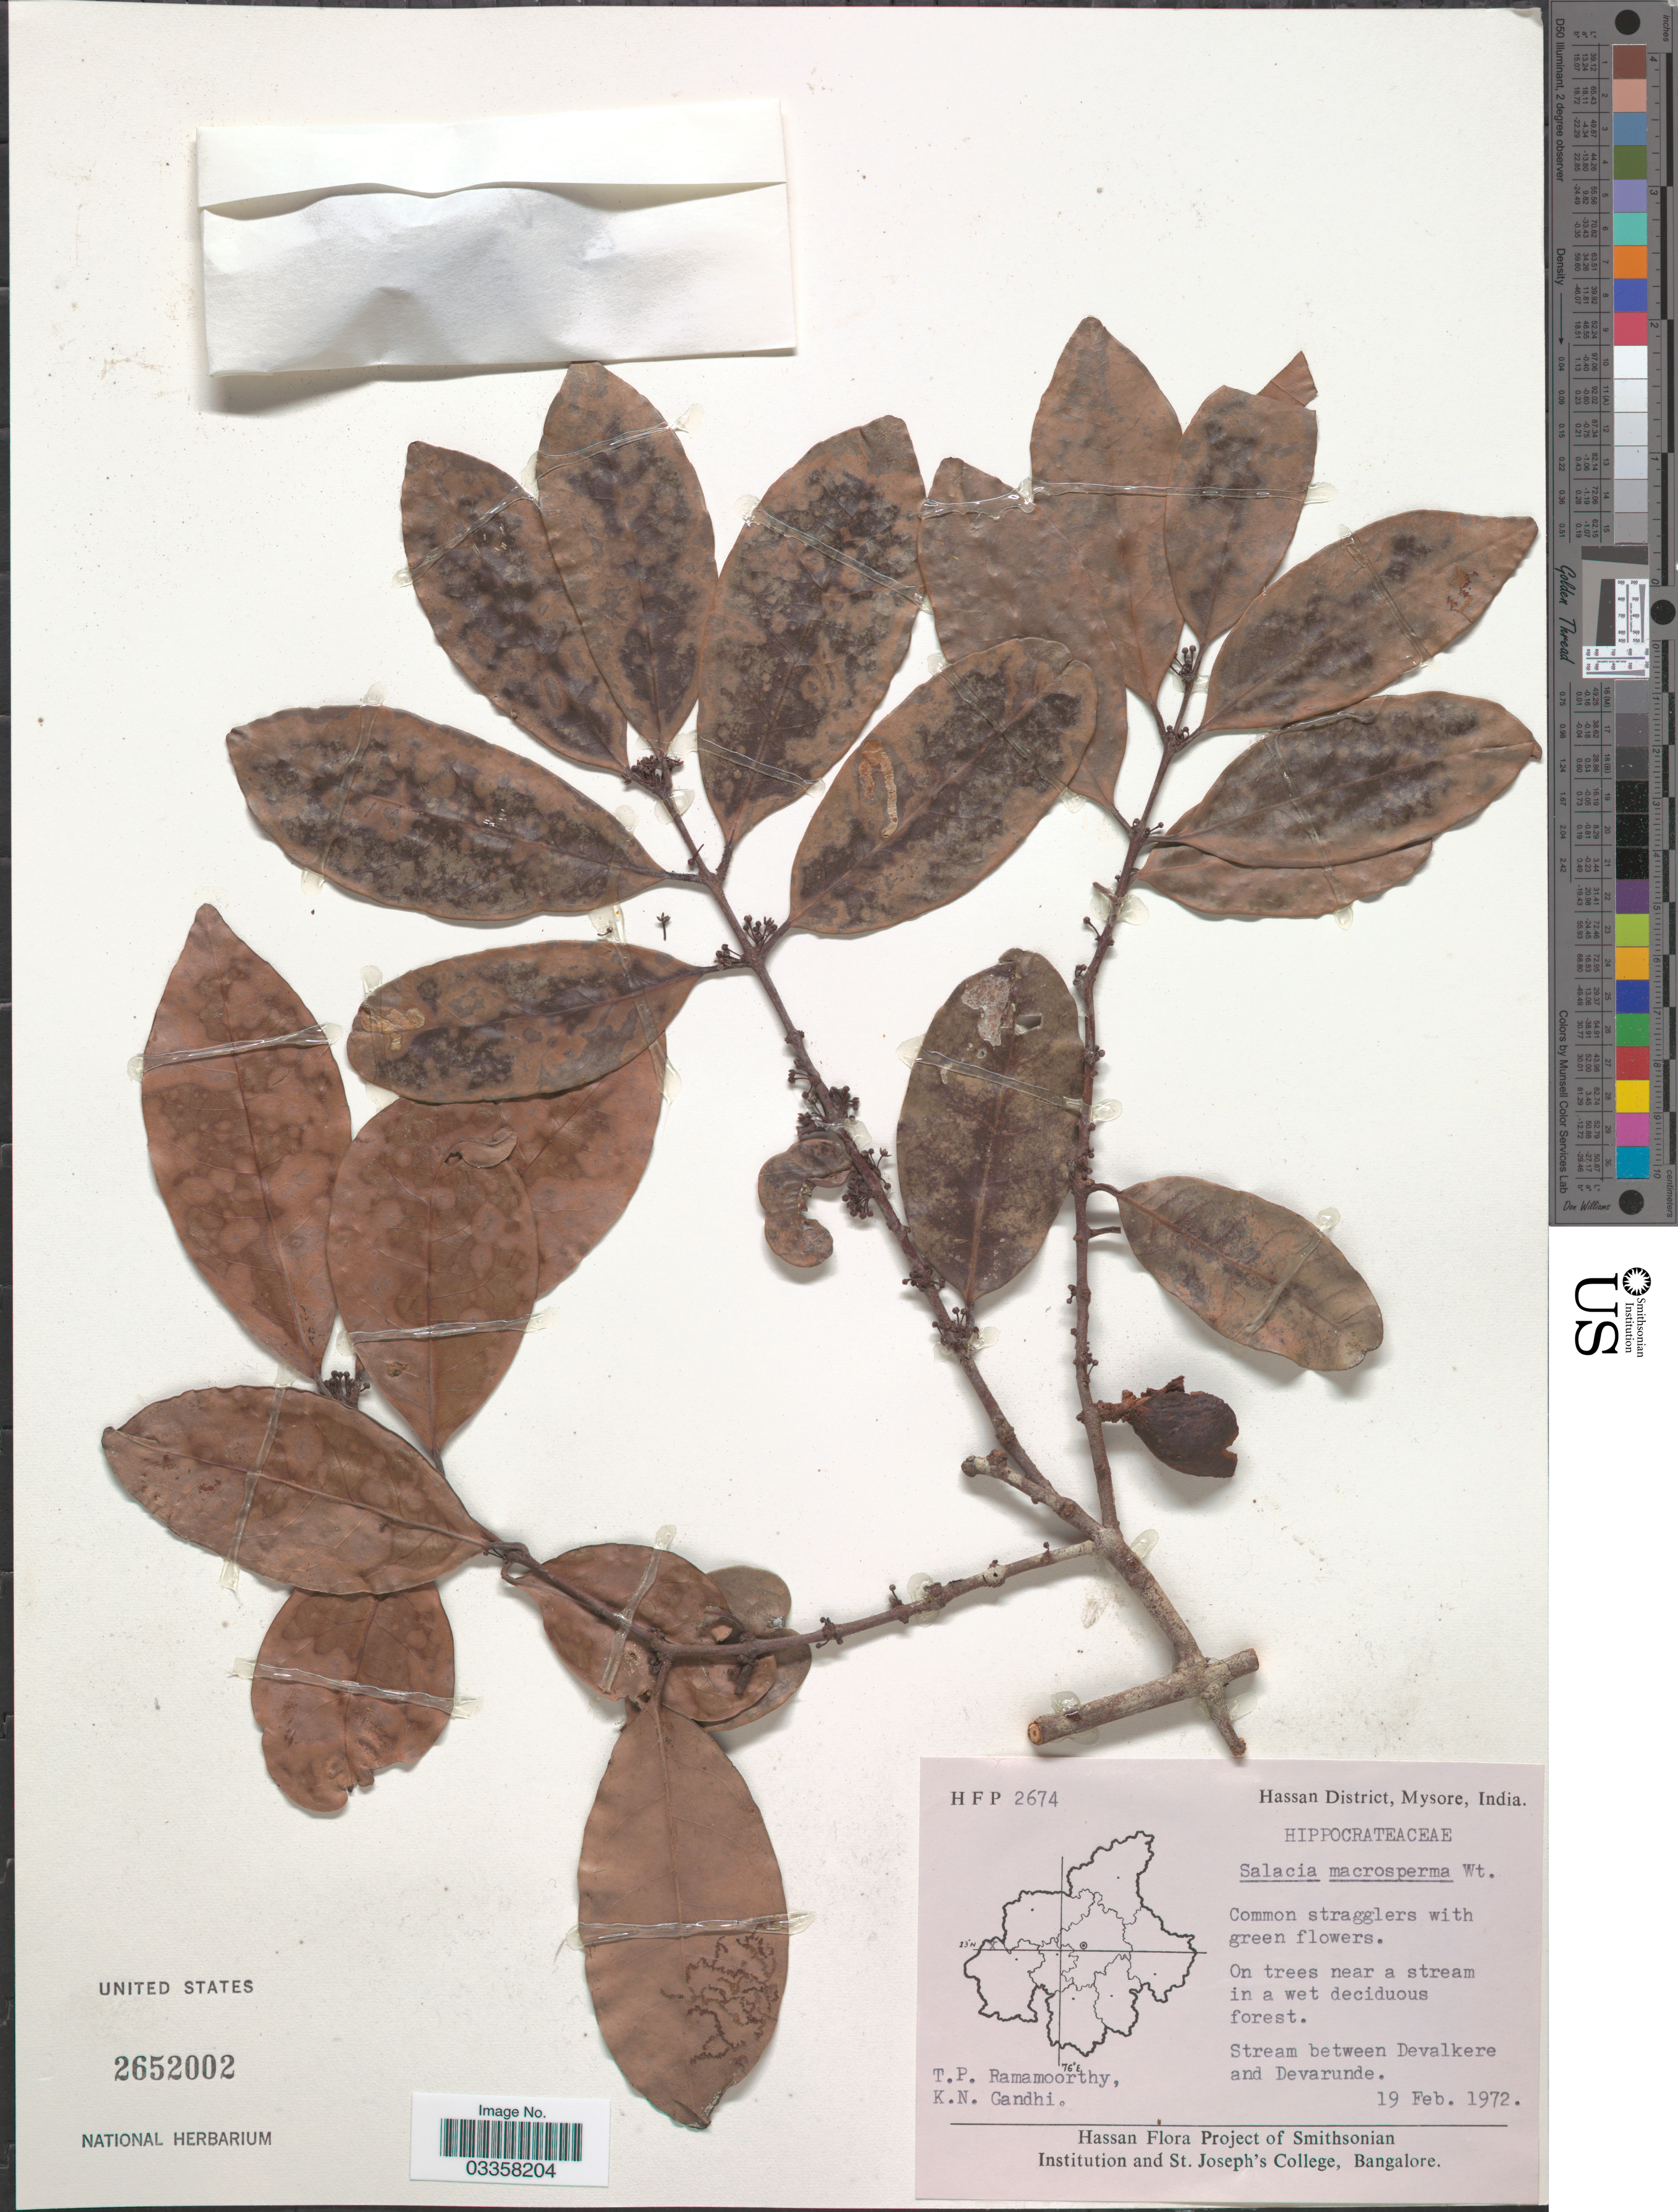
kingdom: Plantae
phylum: Tracheophyta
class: Magnoliopsida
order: Celastrales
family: Celastraceae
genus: Salacia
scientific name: Salacia macrosperma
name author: Wight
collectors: T. P. Ramamoorthy & K. N. Gandhi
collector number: HFP2674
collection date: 1972-02-19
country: India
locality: Hassan District, Mysore, Stream between Devalkere and Devarunde.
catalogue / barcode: US 2652002